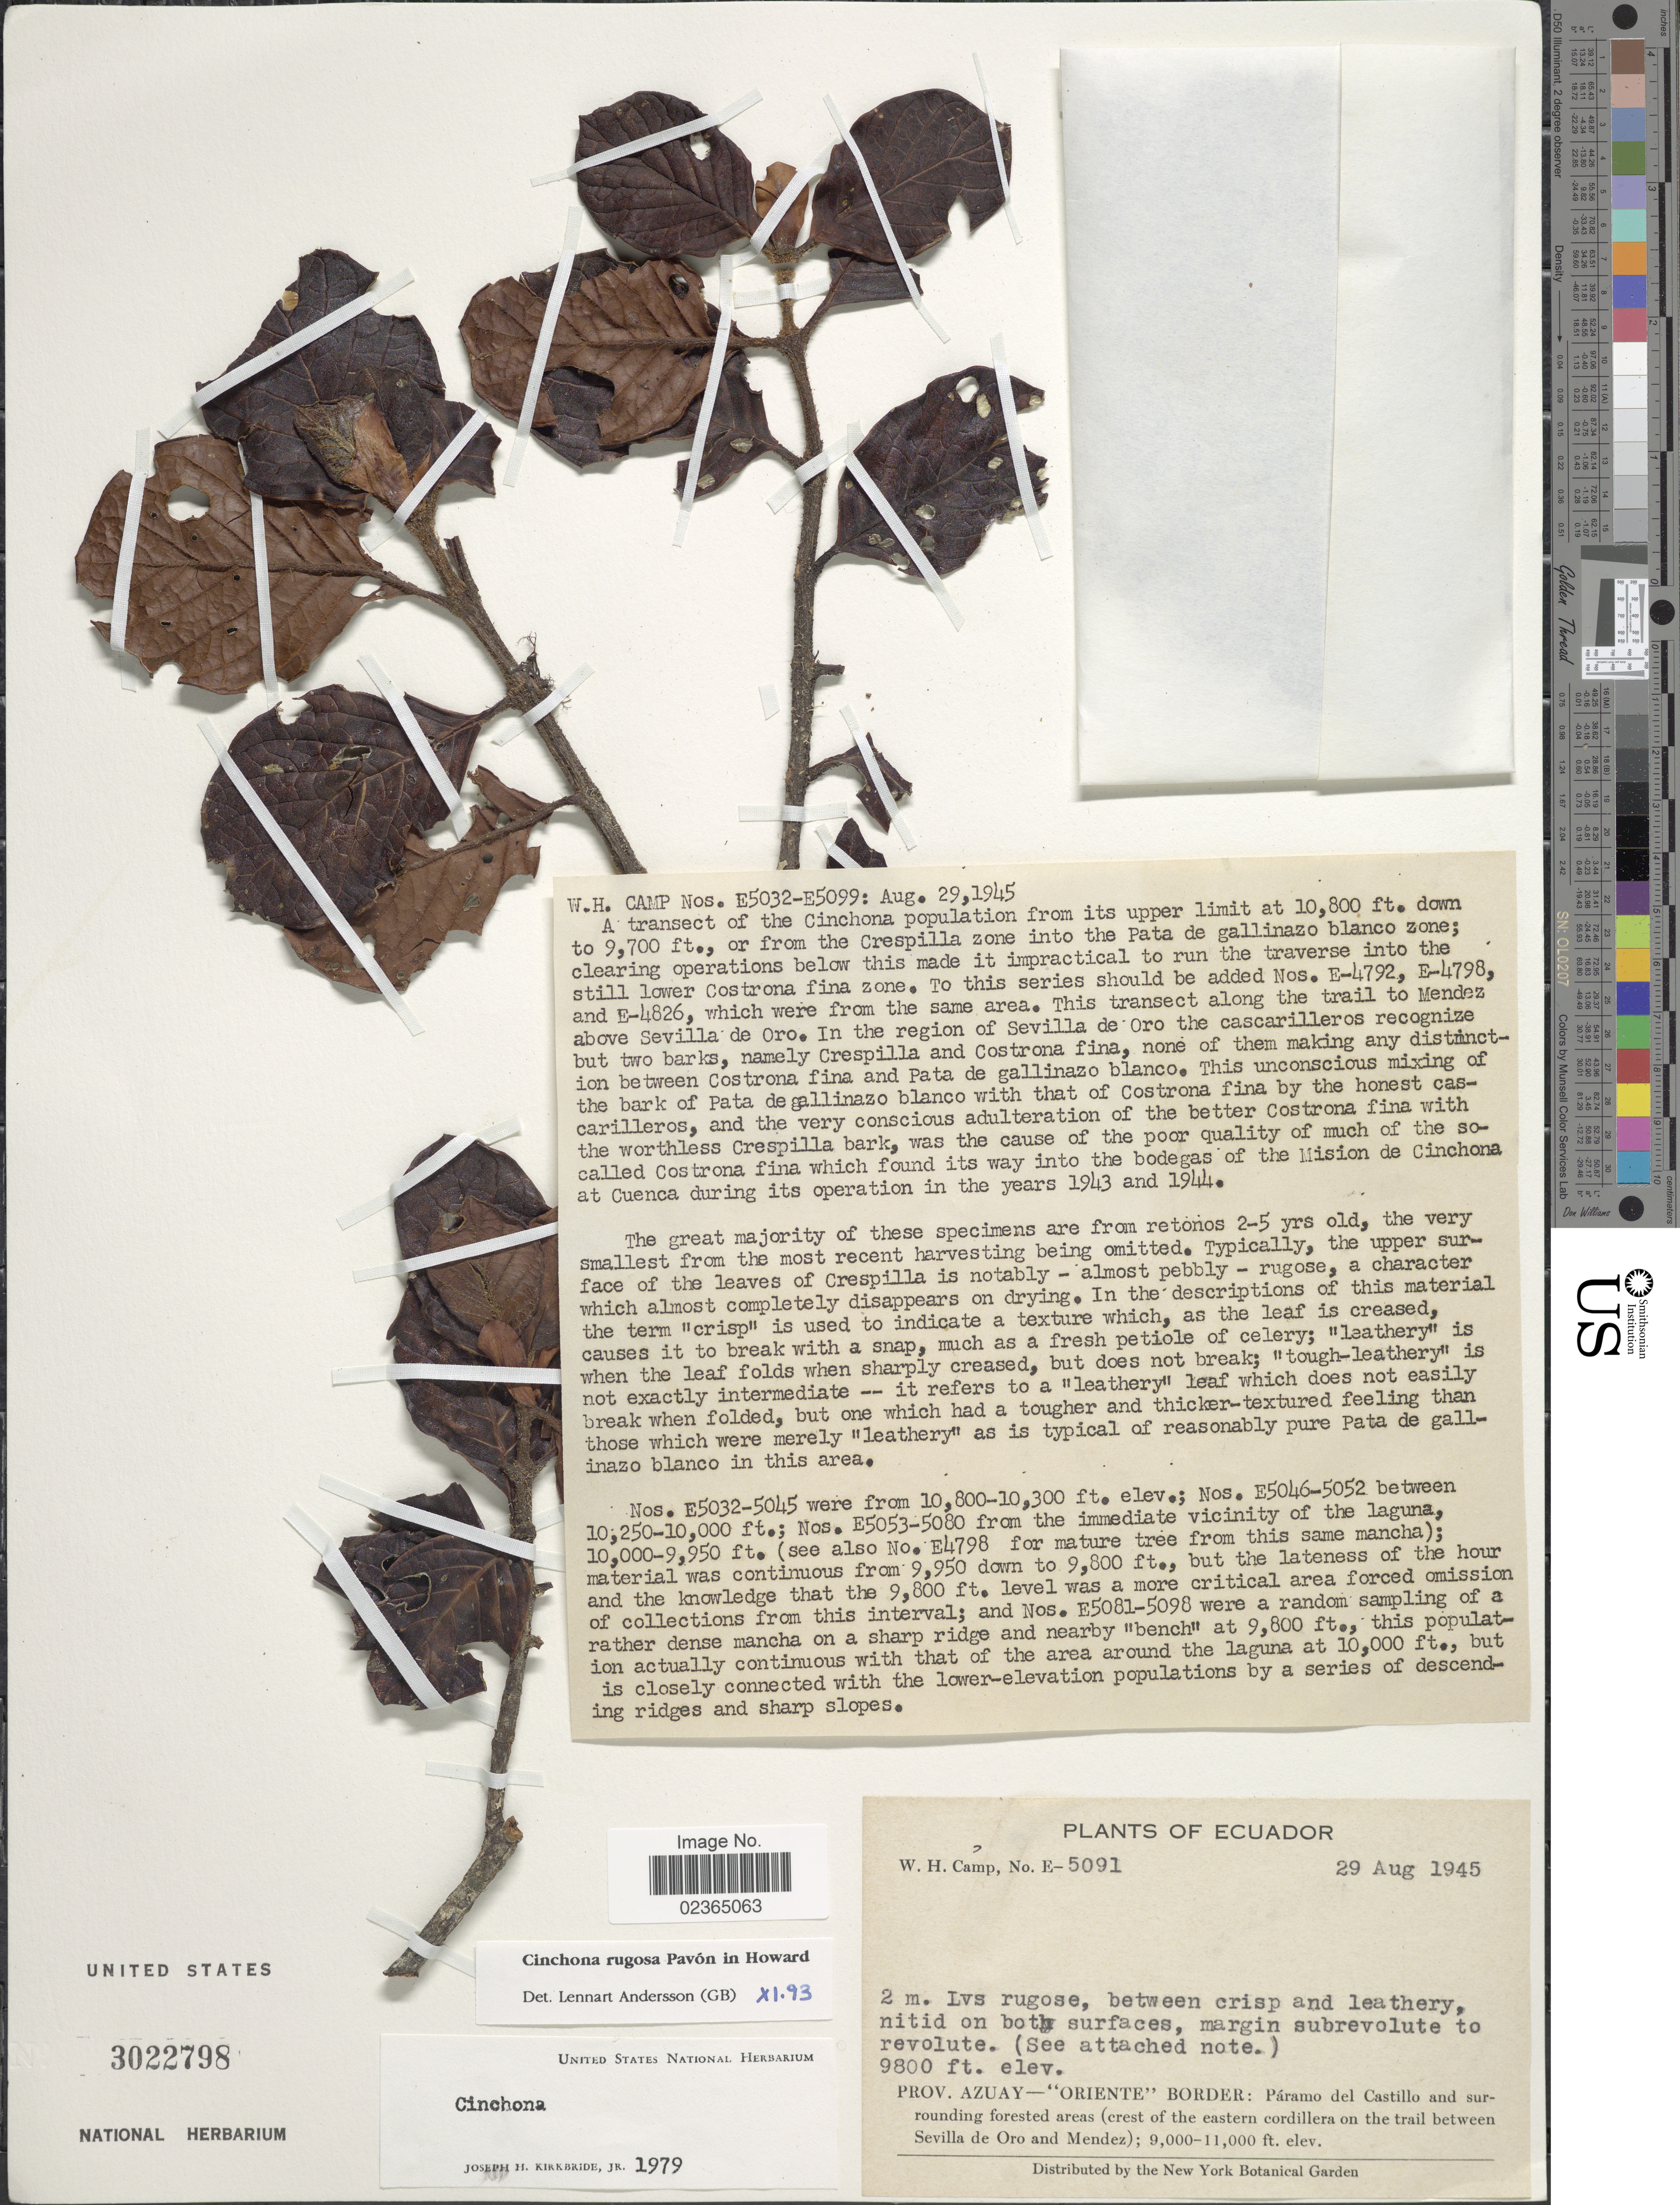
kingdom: Plantae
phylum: Tracheophyta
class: Magnoliopsida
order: Gentianales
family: Rubiaceae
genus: Cinchona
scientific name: Cinchona rugosa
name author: Pav.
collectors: W. H. Camp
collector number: E-5091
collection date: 1945-08-29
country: Ecuador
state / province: Azuay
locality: Oriente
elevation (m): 2987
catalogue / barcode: US 3022798